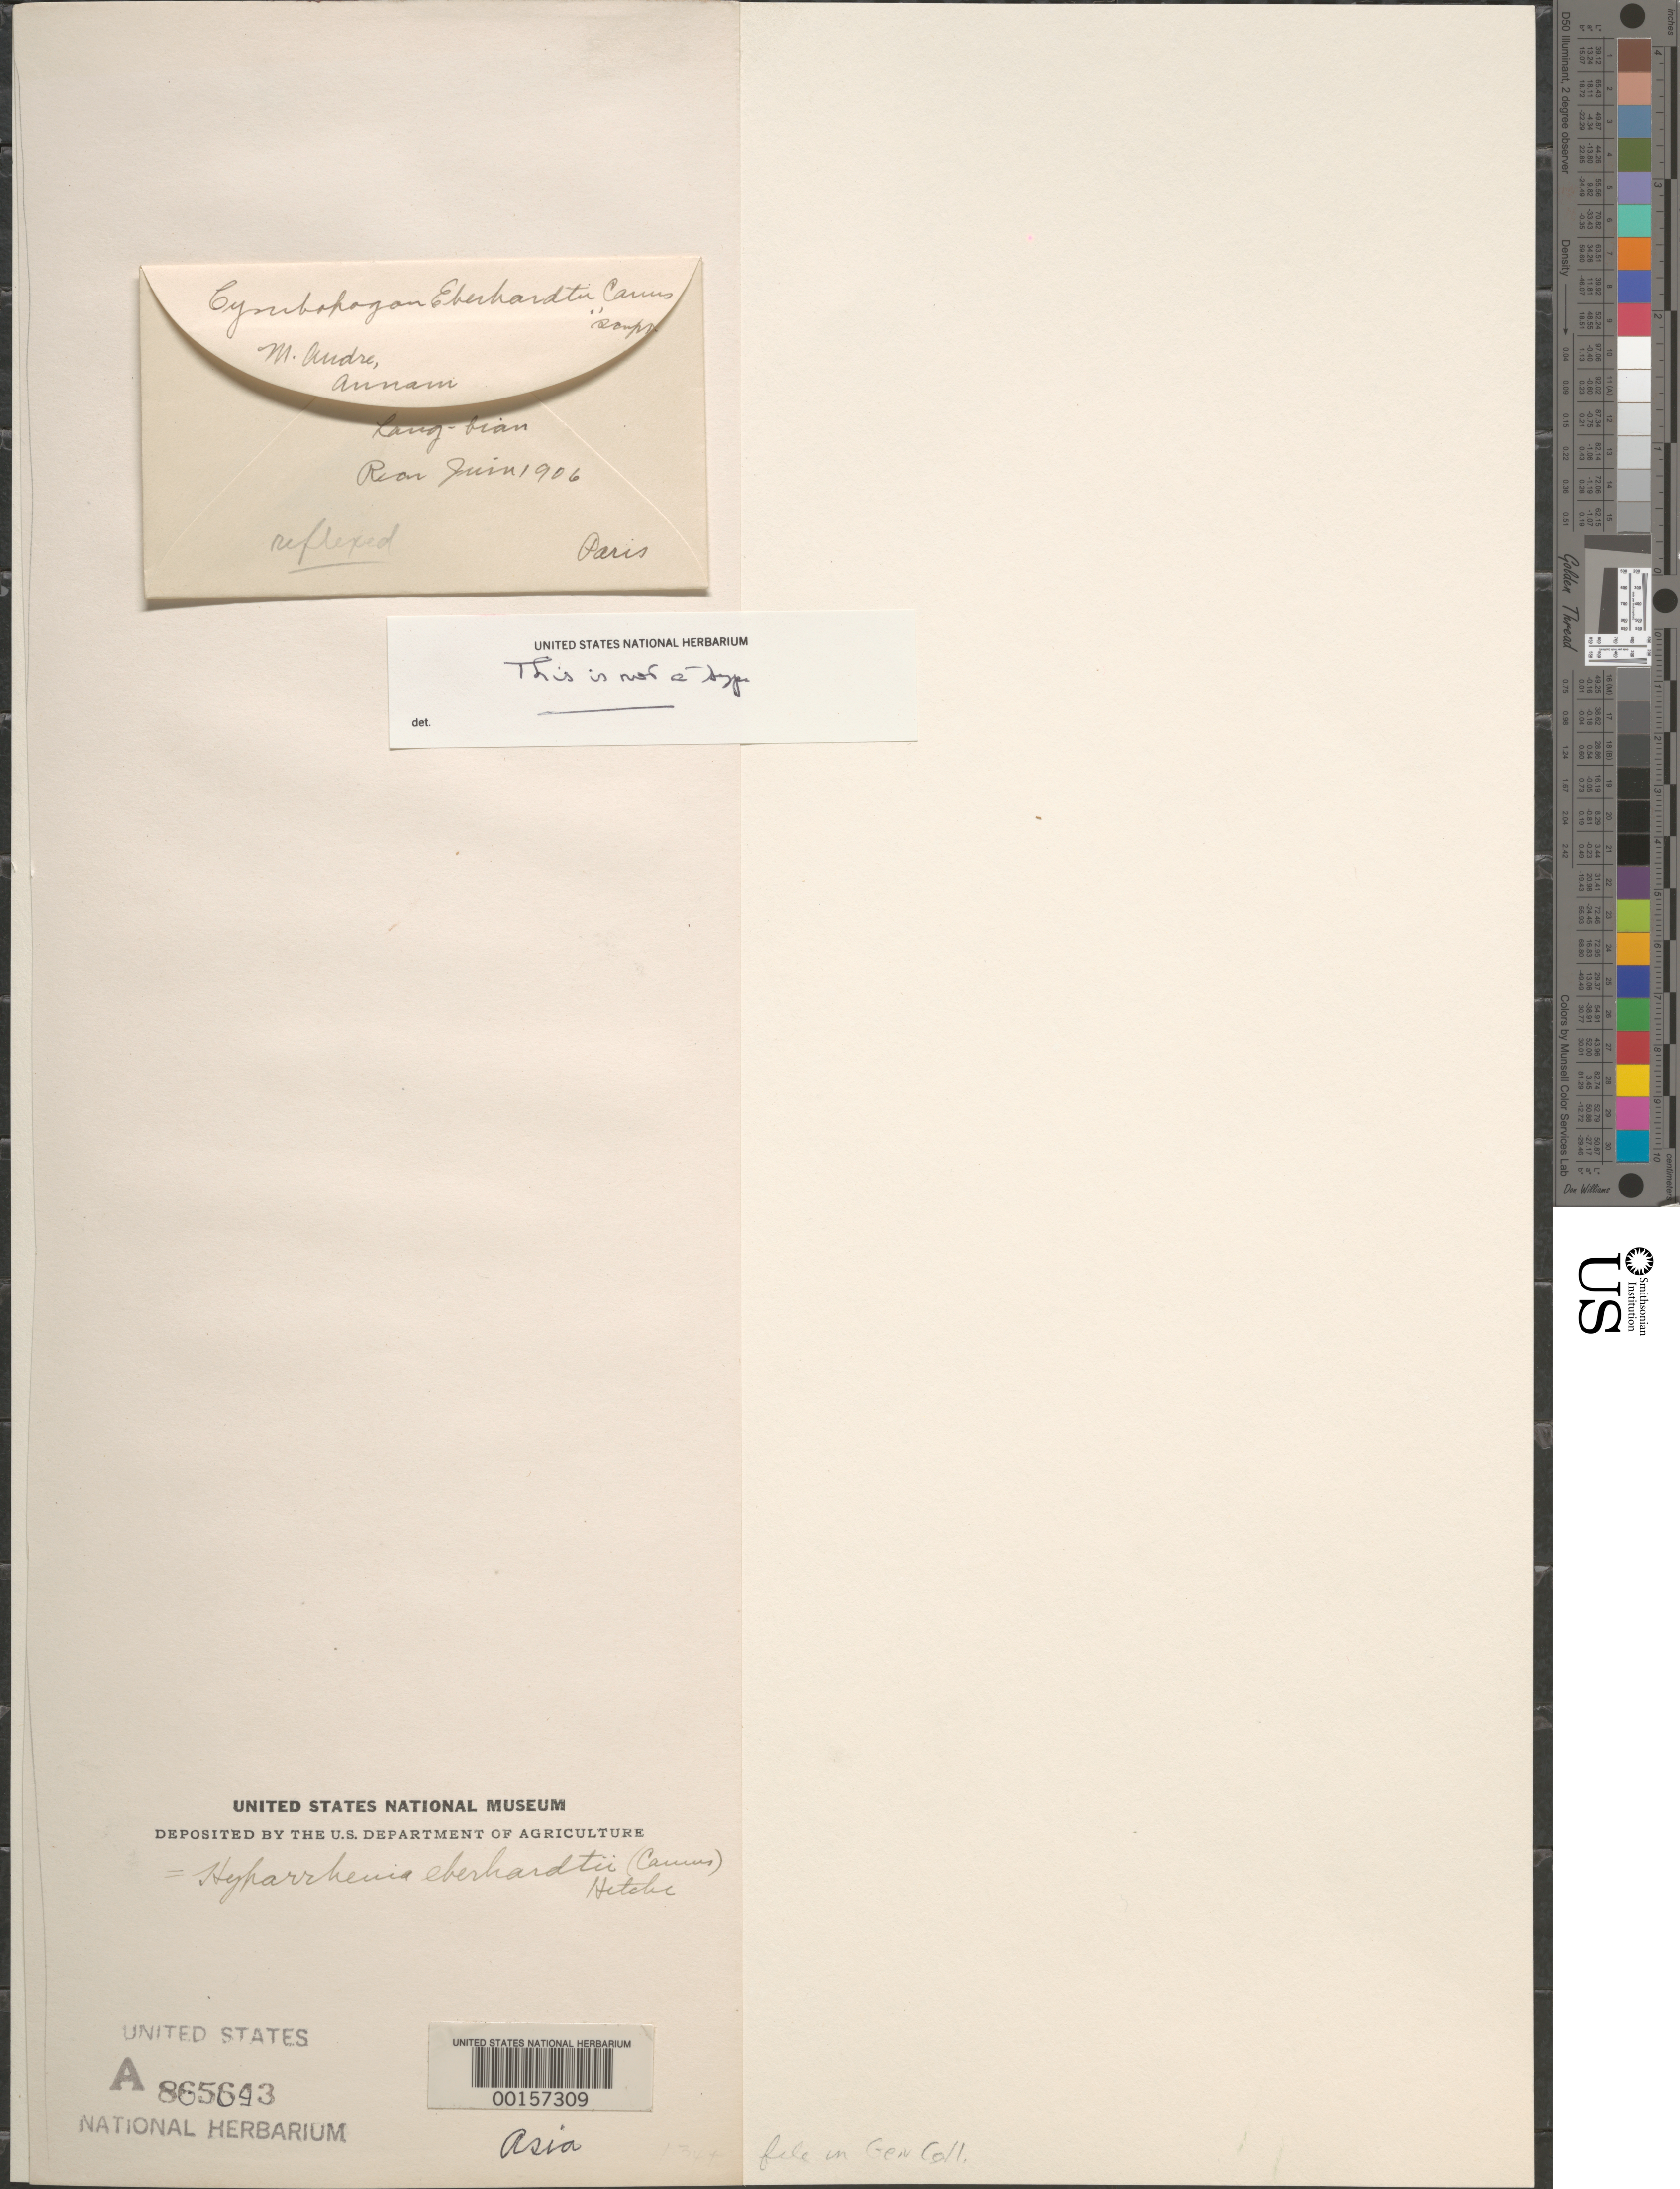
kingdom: Plantae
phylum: Tracheophyta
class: Liliopsida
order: Poales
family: Poaceae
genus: Cymbopogon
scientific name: Cymbopogon eberhardtii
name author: A. Camus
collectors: É. F. André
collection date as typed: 1906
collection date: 1906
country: Vietnam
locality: Lang-bian, (country as annam)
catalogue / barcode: US 865643A